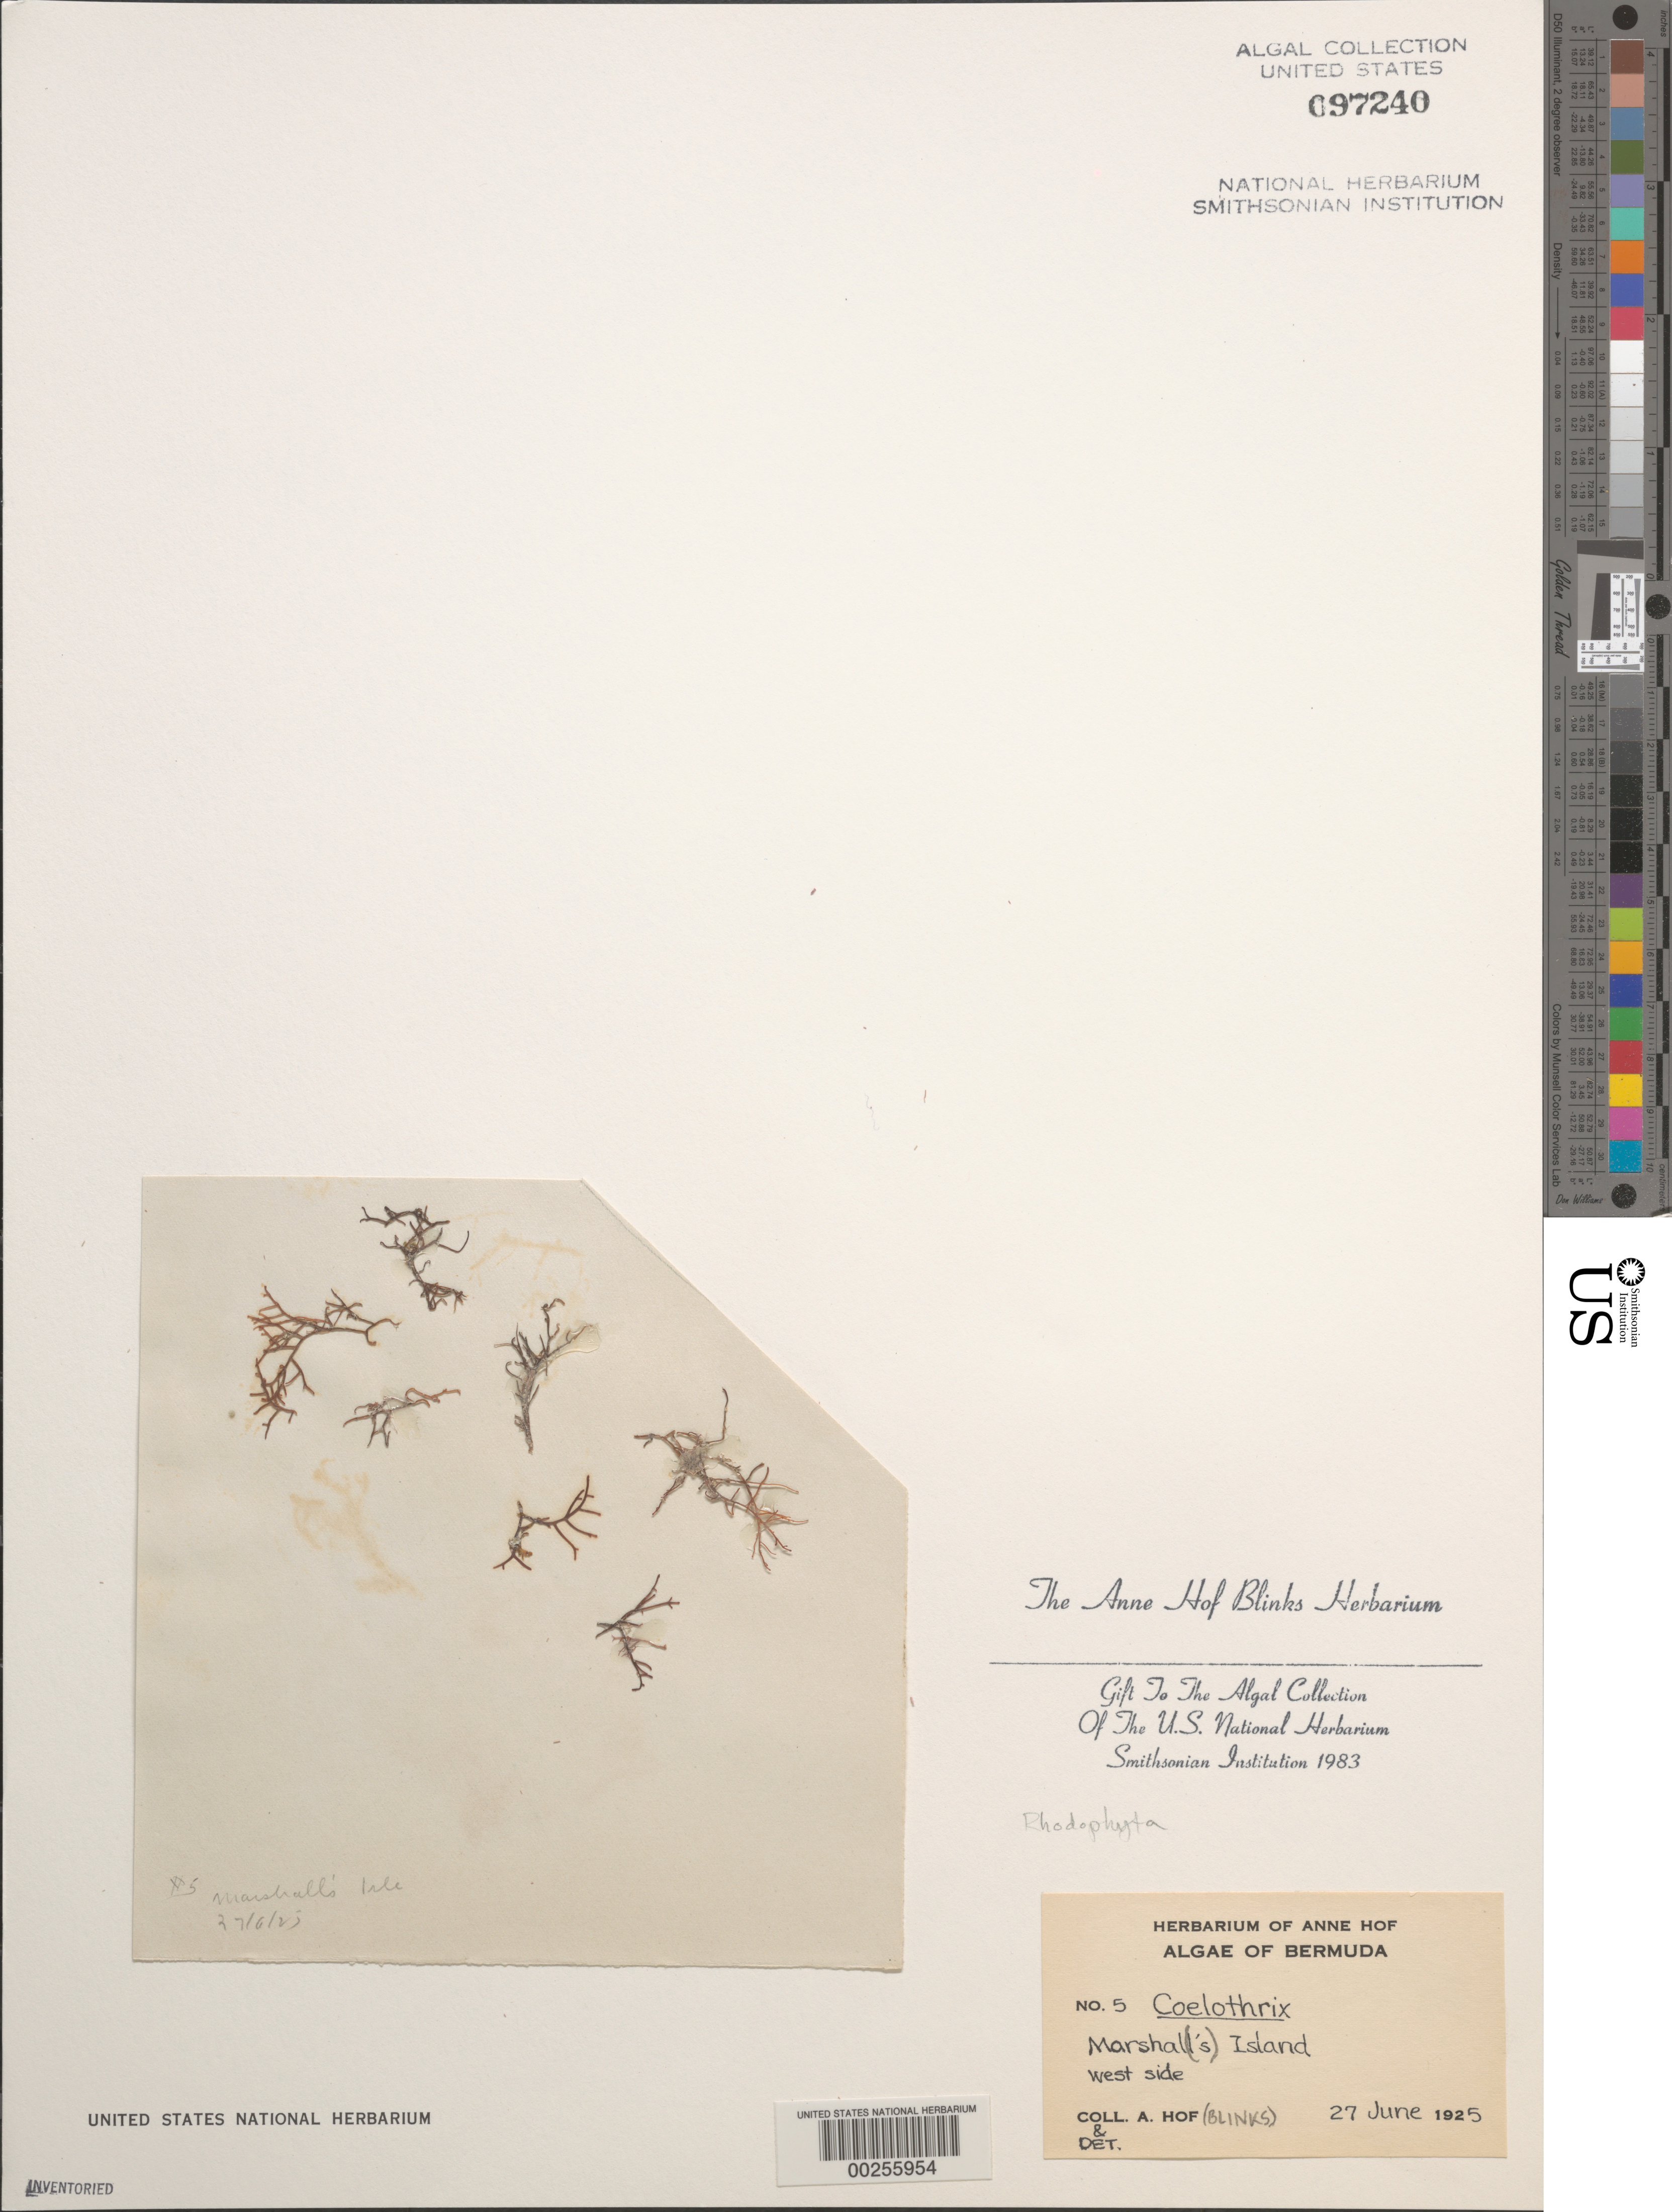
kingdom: Plantae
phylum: Rhodophyta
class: Florideophyceae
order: Rhodymeniales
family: Champiaceae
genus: Coelothrix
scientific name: Coelothrix sp.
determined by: Blinks, Anne Hof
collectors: A. Blinks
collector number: AHB 5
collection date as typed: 27 Jun 1925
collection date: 1925-06-27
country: Bermuda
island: Bermuda Island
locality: Marshal Island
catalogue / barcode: US 97240